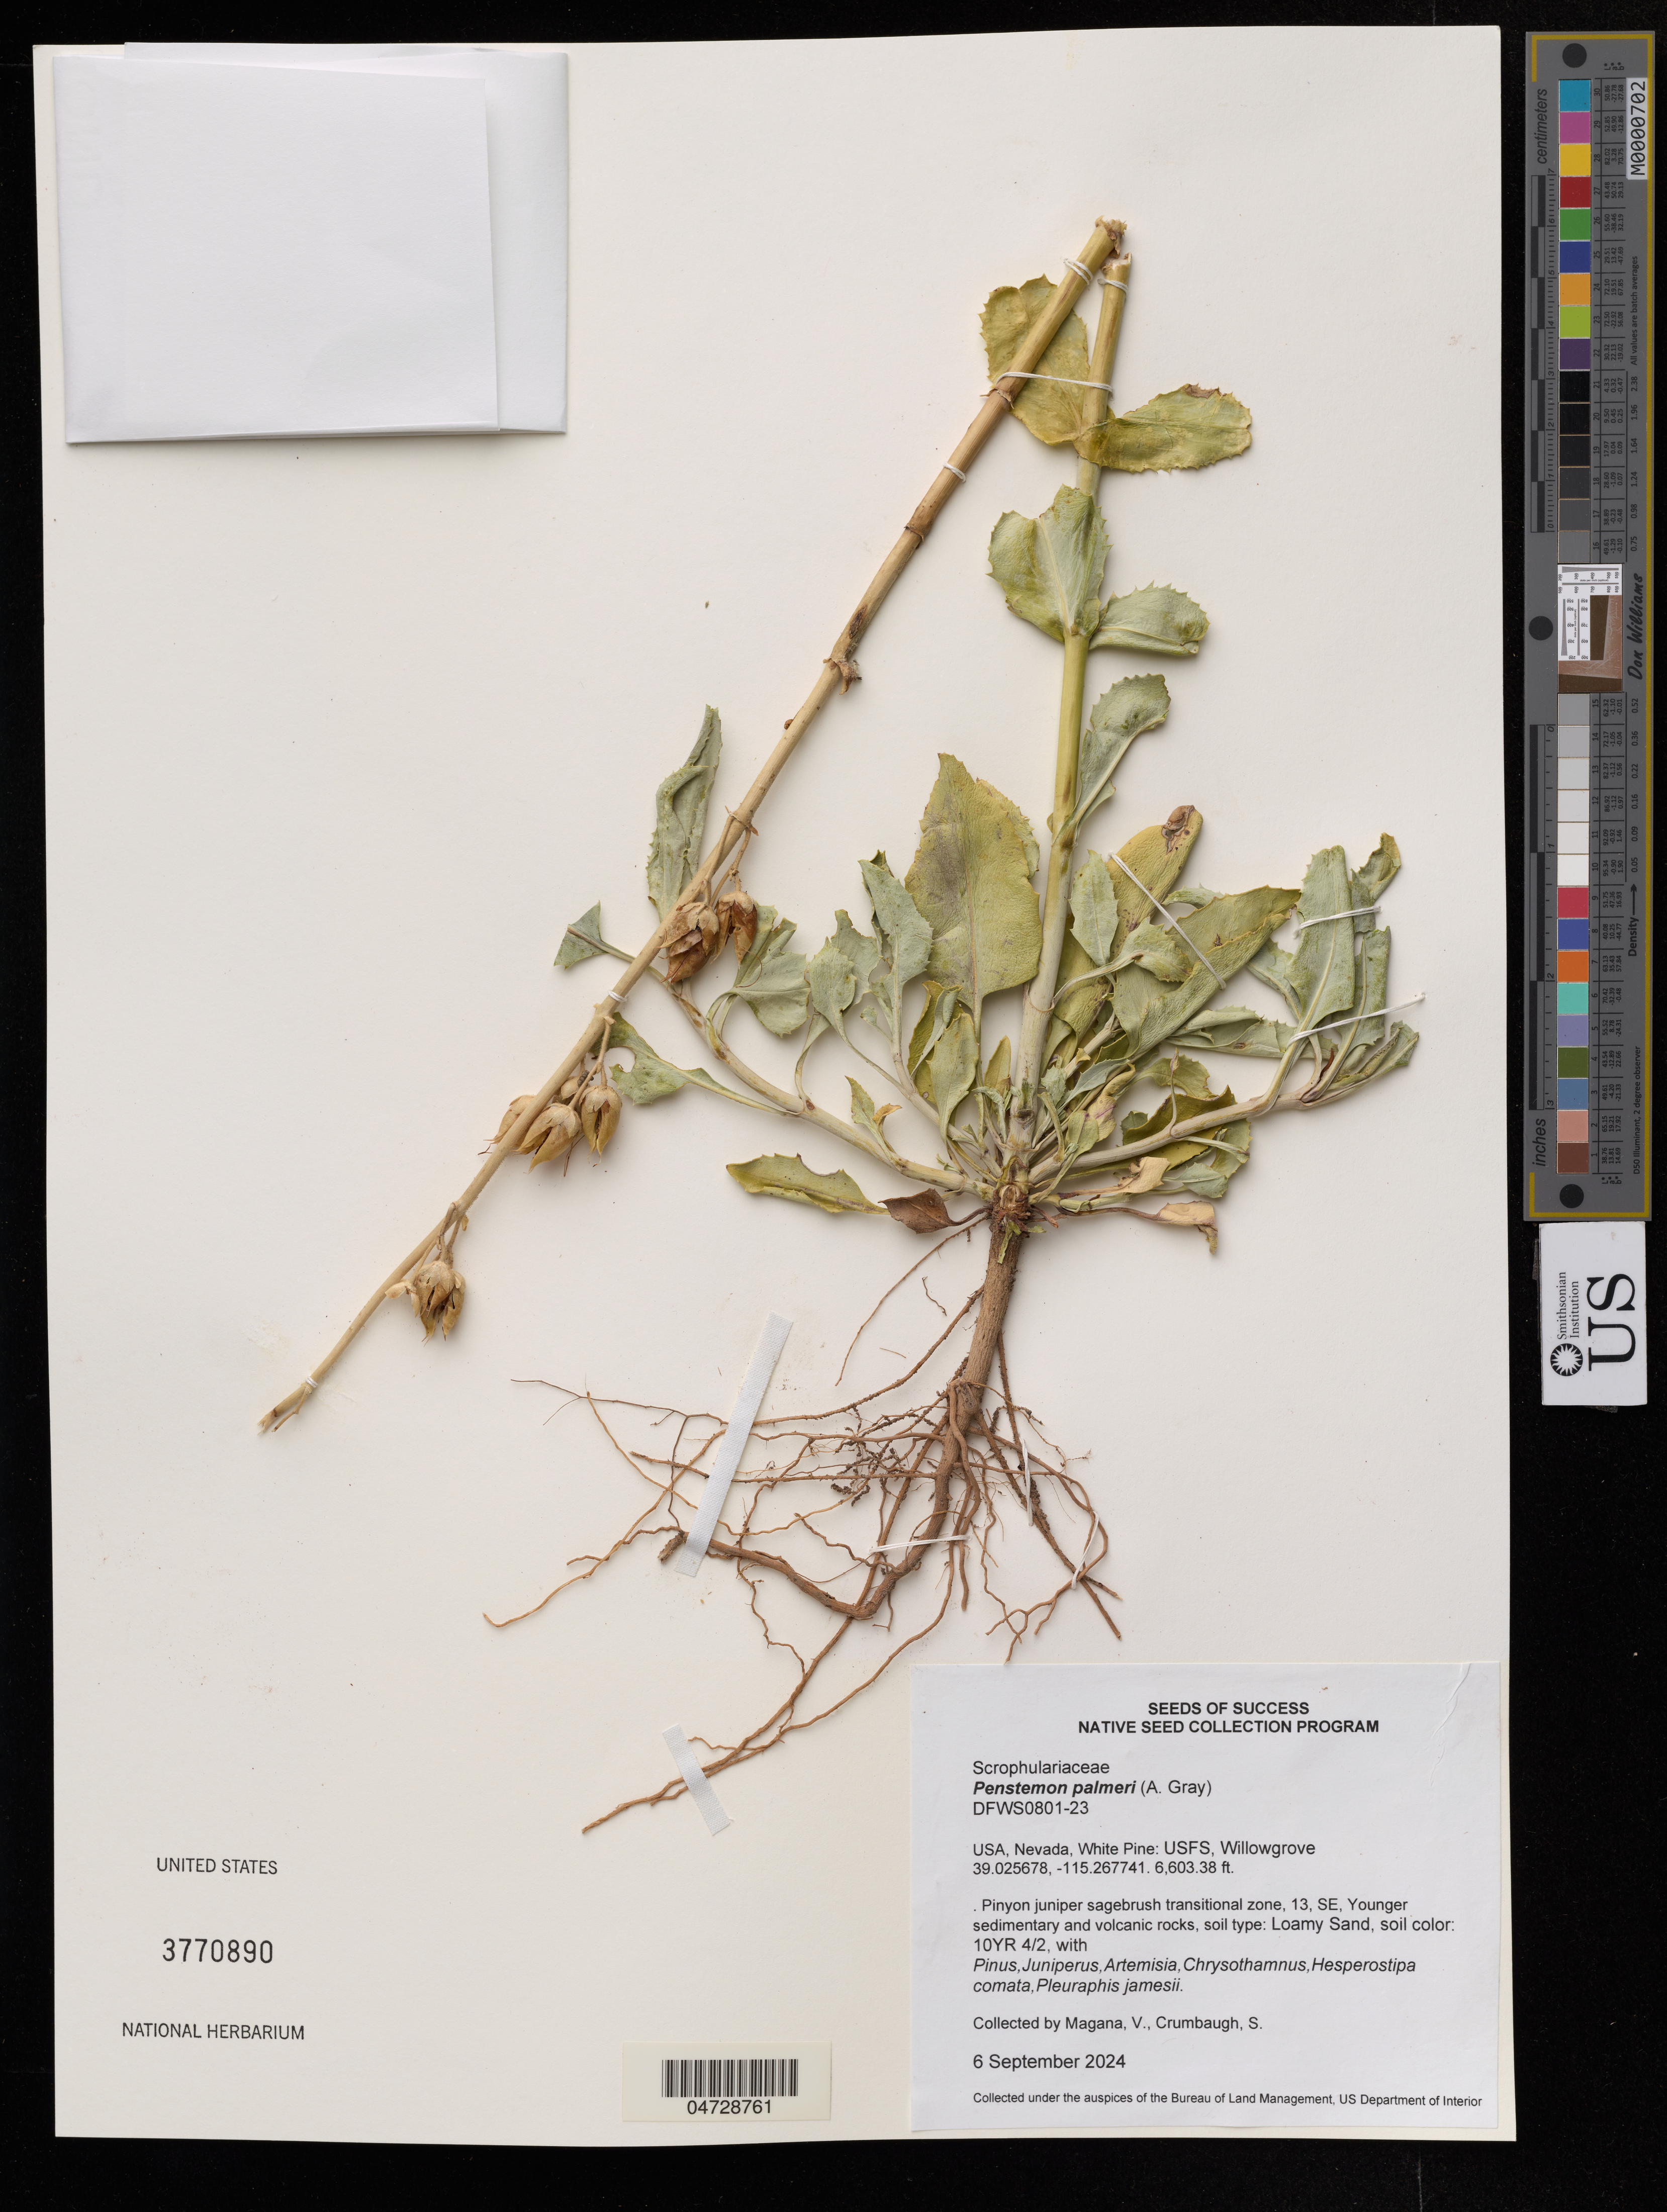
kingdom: Plantae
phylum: Tracheophyta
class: Magnoliopsida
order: Lamiales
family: Plantaginaceae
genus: Penstemon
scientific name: Penstemon palmeri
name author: A. Gray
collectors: V. Magana & S. Crumbaug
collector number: DFWS0801-23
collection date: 2024-09-06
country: United States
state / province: Nevada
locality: White Pine: USFS, Willowgrove.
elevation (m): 2012.71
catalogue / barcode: US 3770890